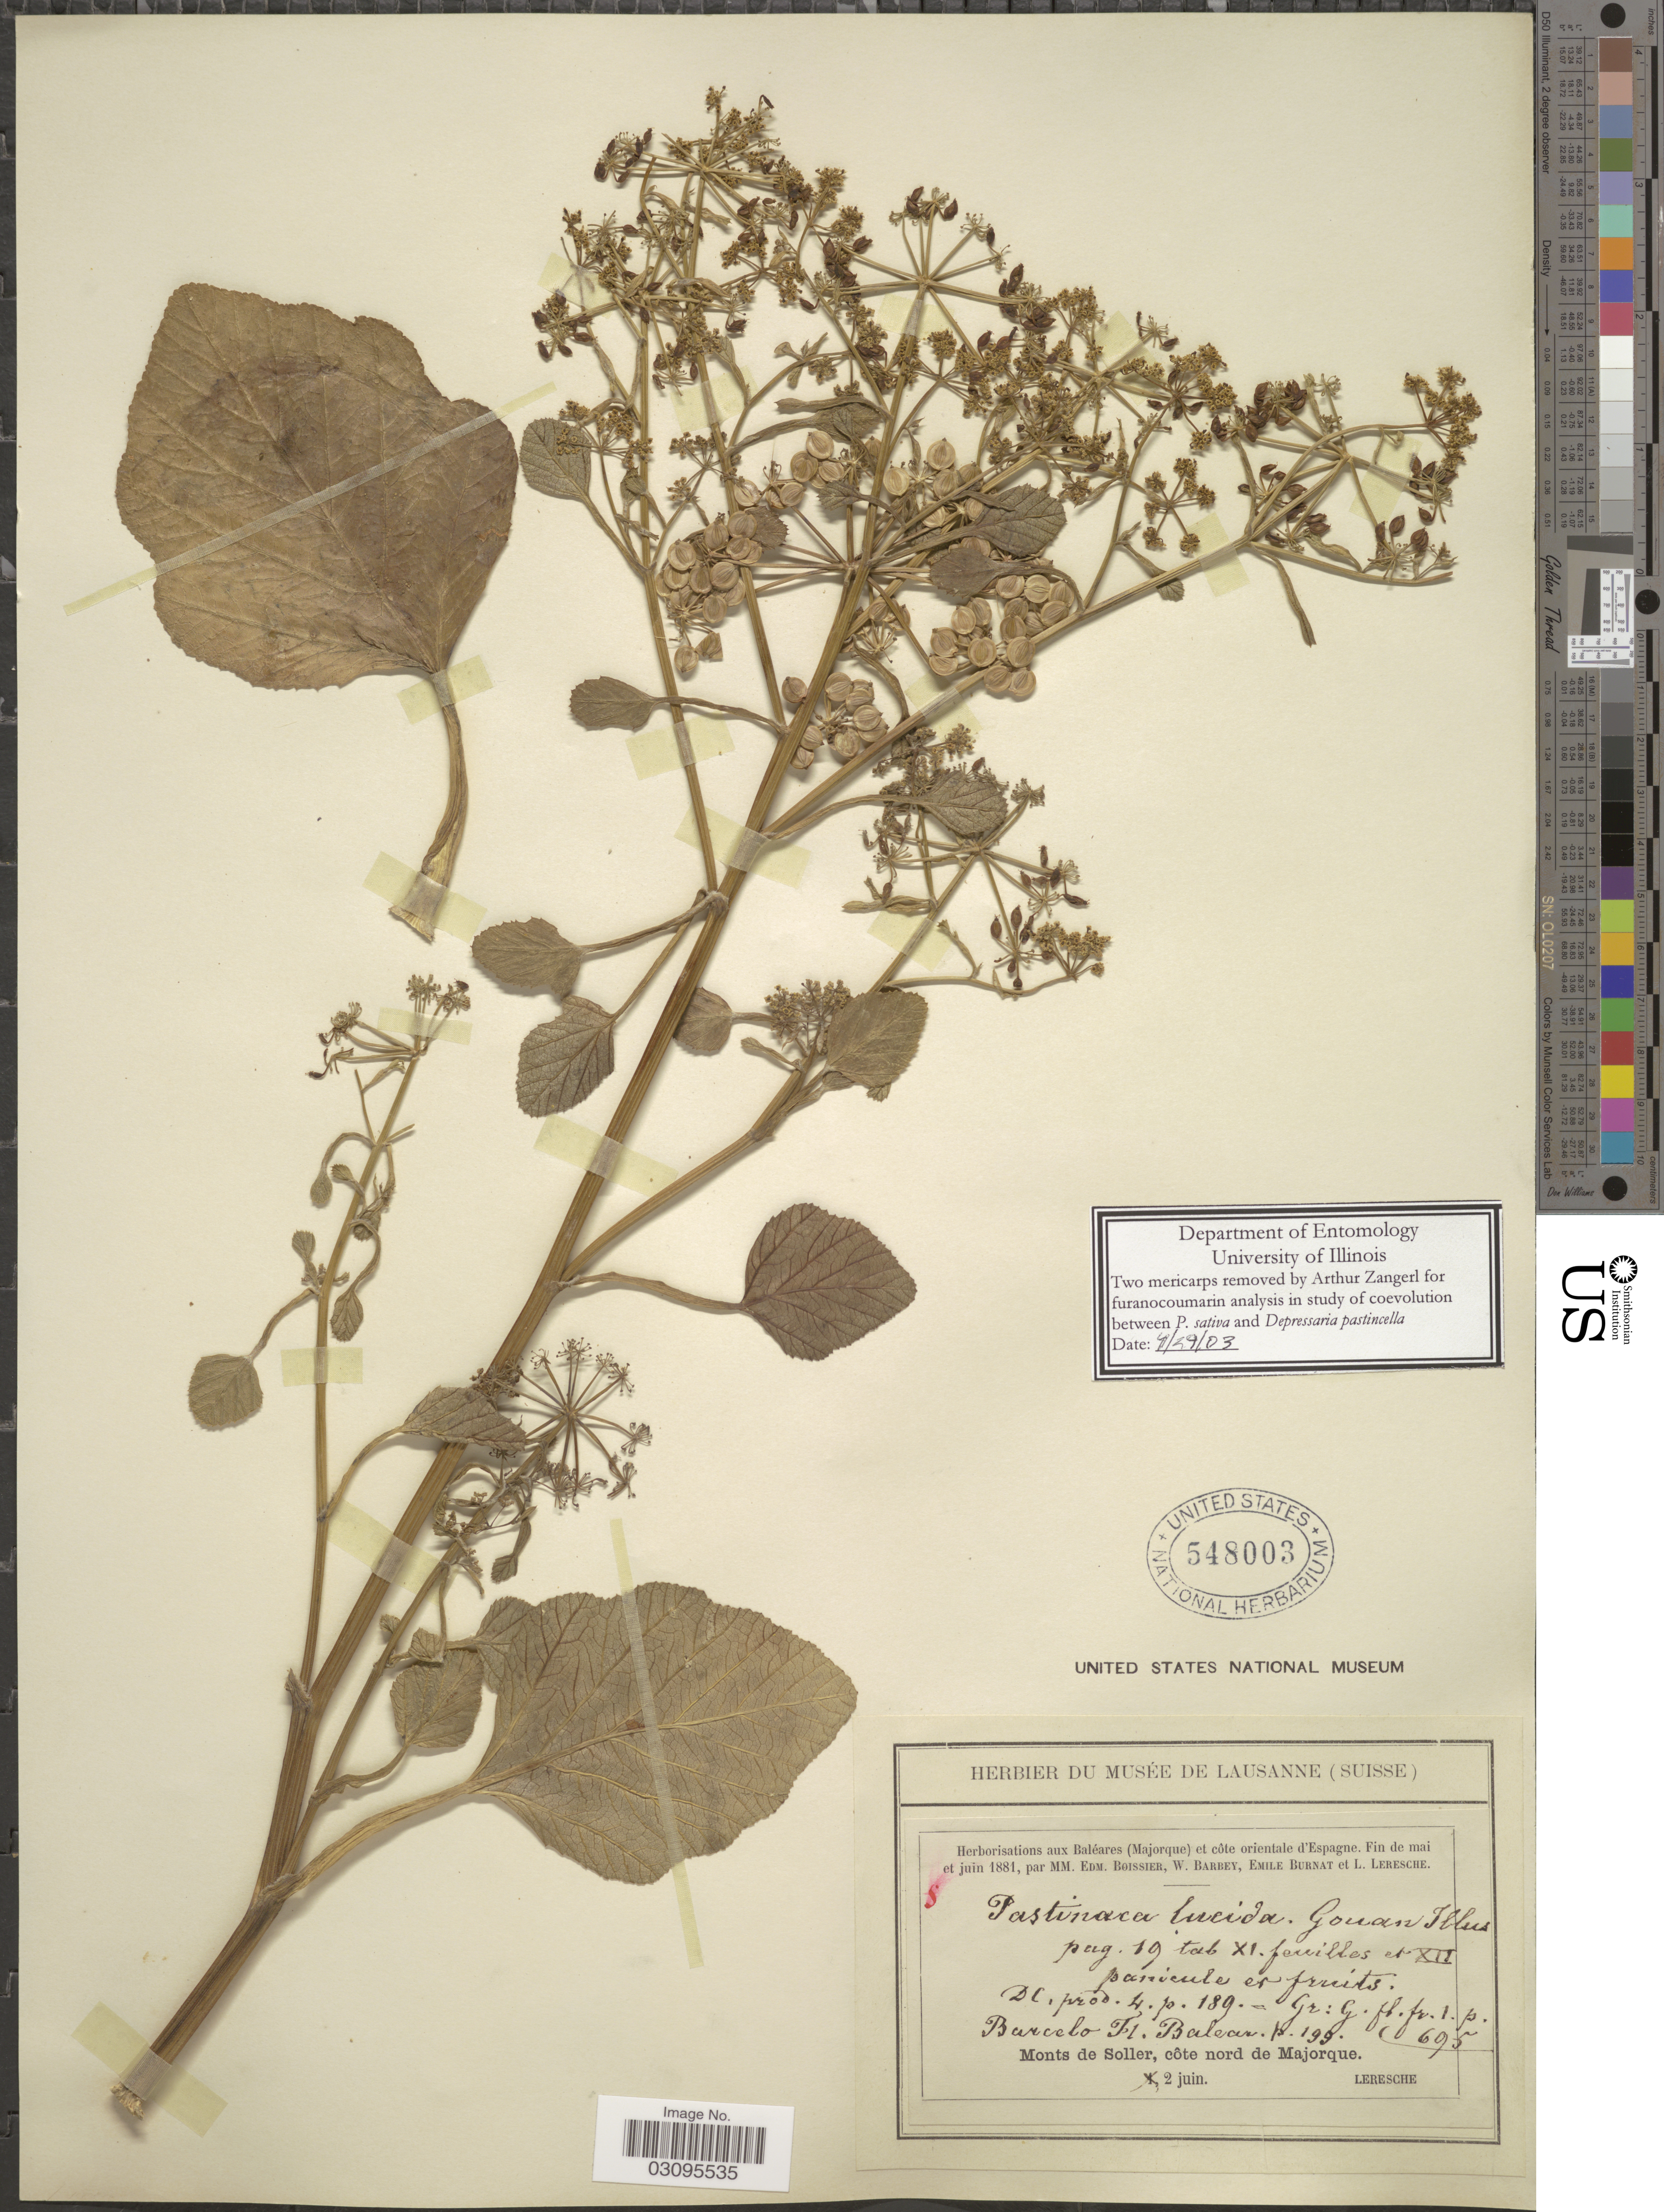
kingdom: Plantae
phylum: Tracheophyta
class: Magnoliopsida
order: Apiales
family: Apiaceae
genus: Pastinaca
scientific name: Pastinaca lucida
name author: L.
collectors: L. Leresche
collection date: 1881-06-02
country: Spain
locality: Monts de Soller, côte nord de Majorque.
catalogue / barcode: US 548003